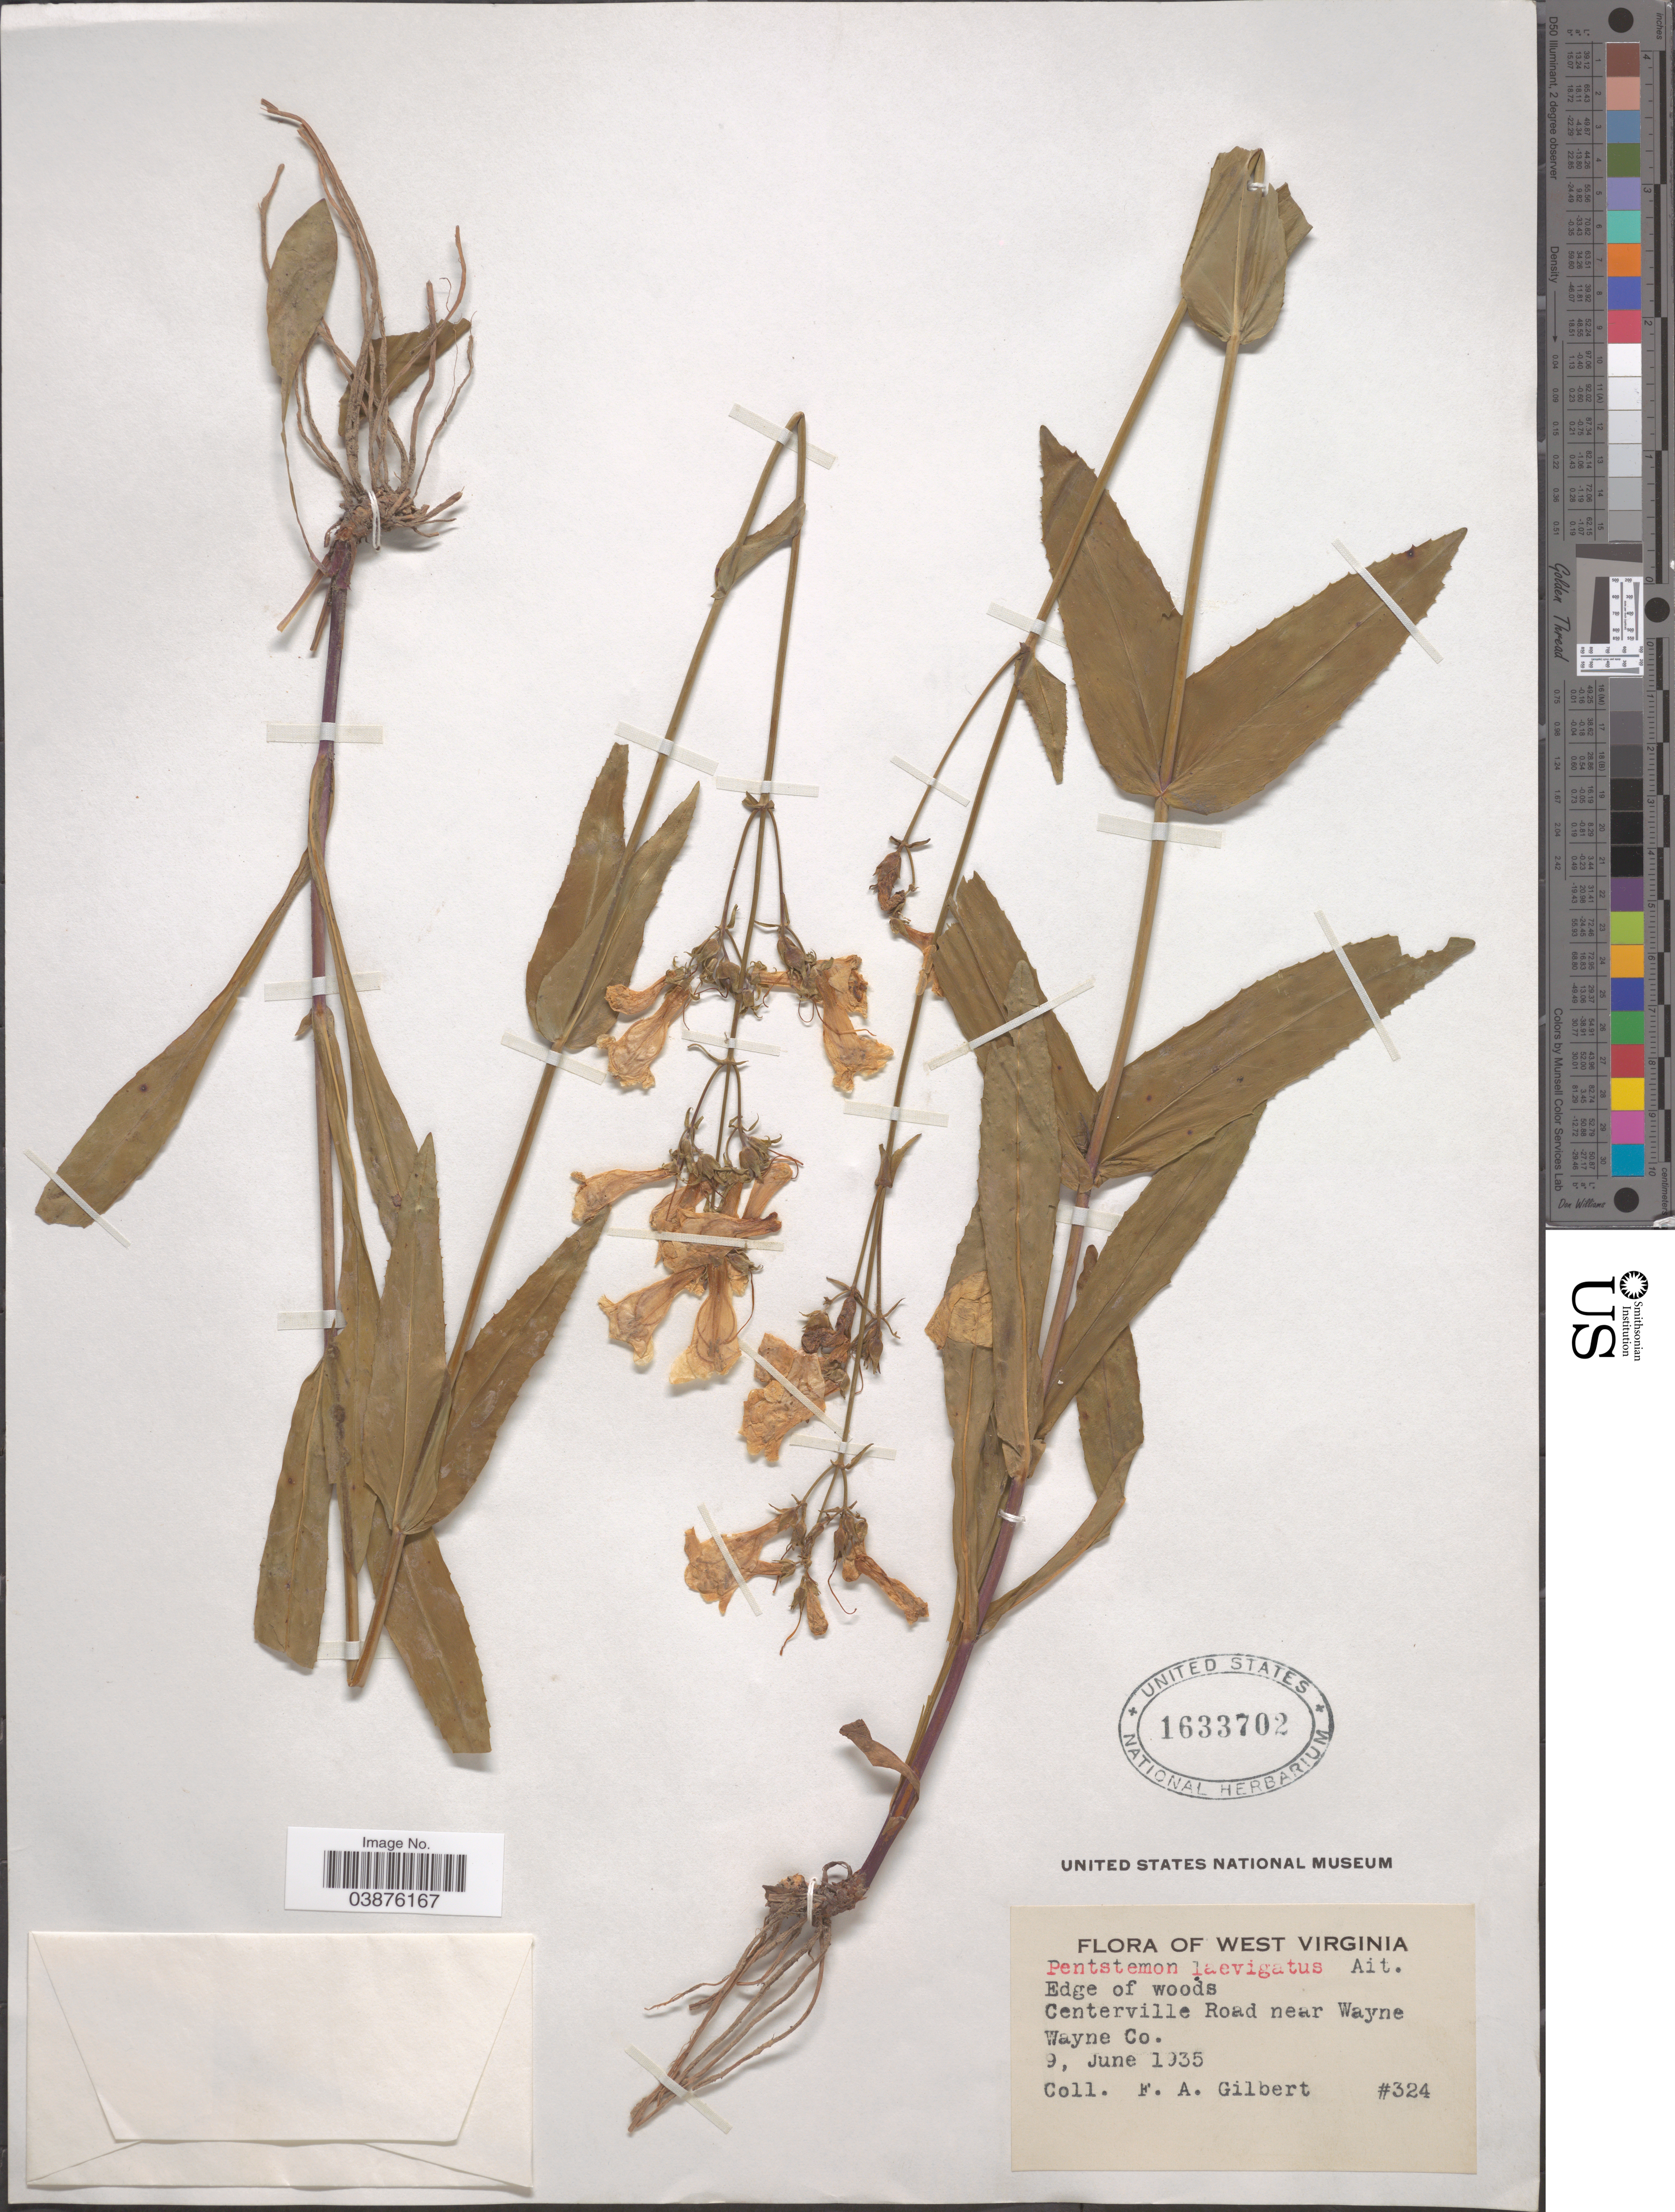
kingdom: Plantae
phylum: Tracheophyta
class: Magnoliopsida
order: Lamiales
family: Plantaginaceae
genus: Penstemon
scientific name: Penstemon laevigatus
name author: Aiton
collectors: F. A. Gilbert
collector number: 324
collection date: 1935-06-09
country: United States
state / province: West Virginia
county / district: Wayne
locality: Edge of woods Centerville Road near Wayne Wayne Co.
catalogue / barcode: US 1633702